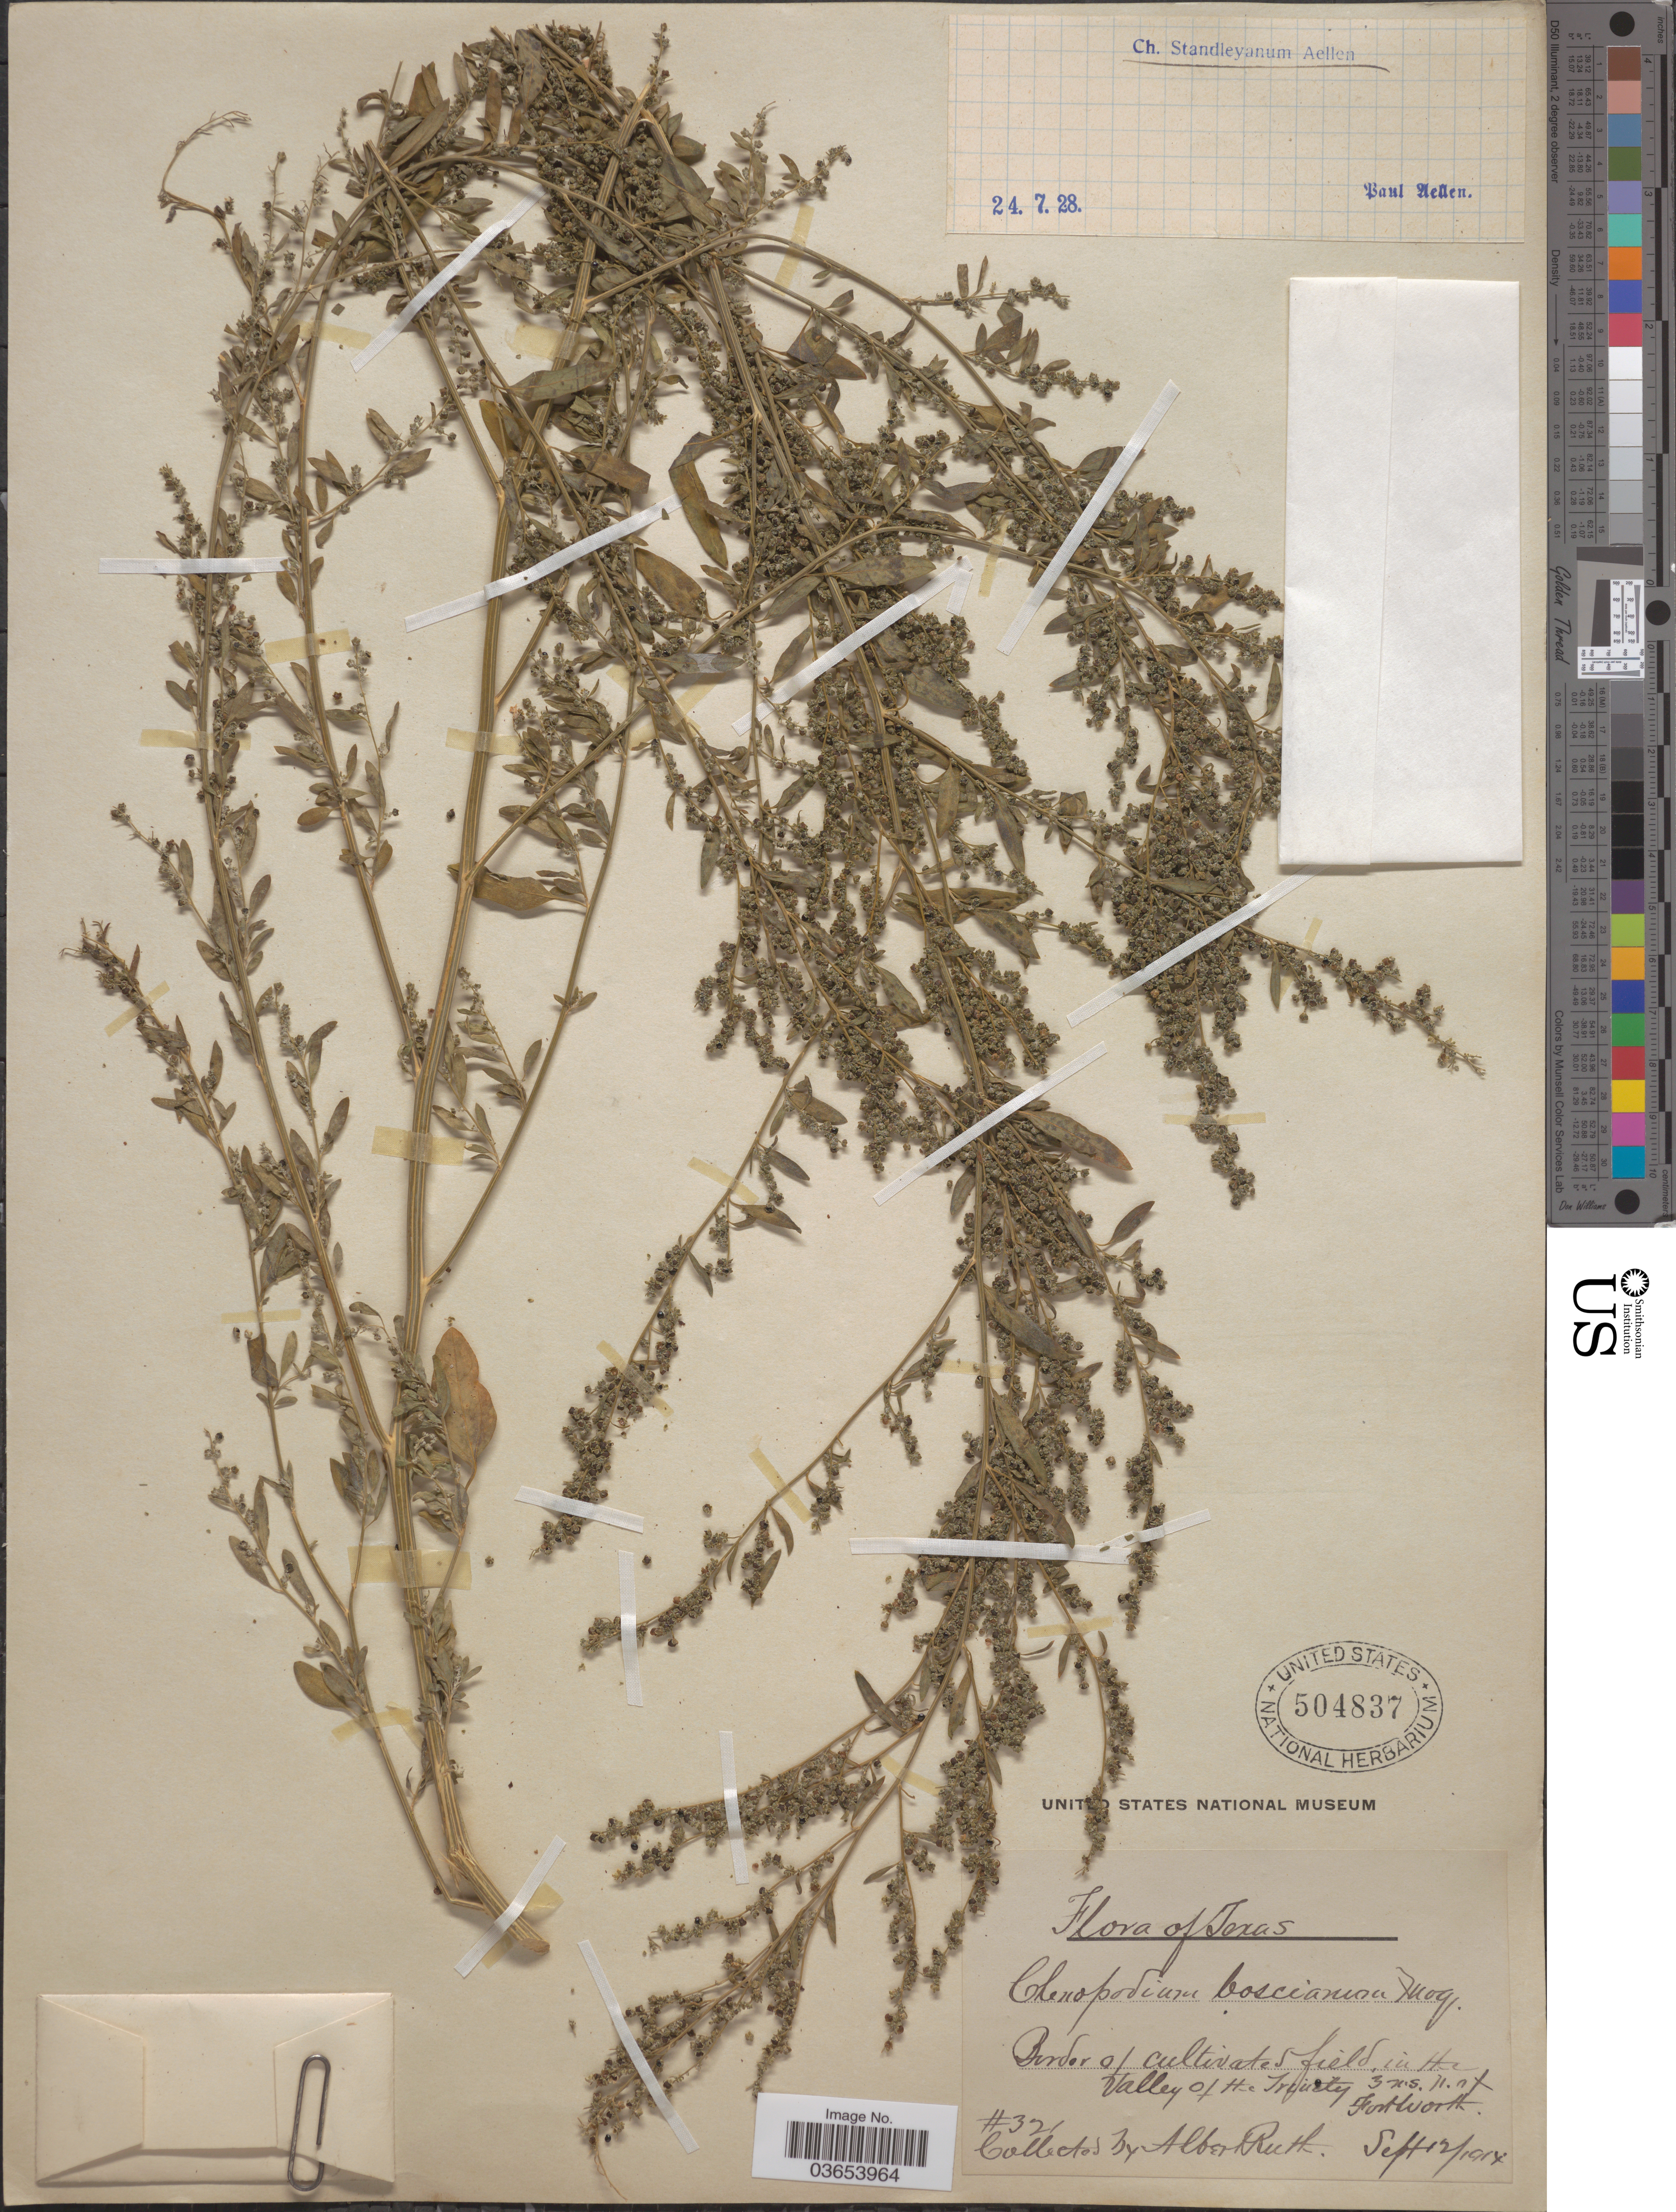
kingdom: Plantae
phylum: Tracheophyta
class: Magnoliopsida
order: Caryophyllales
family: Amaranthaceae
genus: Chenopodium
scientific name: Chenopodium standleyanum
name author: Aellen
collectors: A. Ruth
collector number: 321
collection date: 1914-09-12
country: United States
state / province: Texas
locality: Border of cultivated field, in the Valley of the Trinity 3 ms. N. of Fort Worth.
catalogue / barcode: US 504837